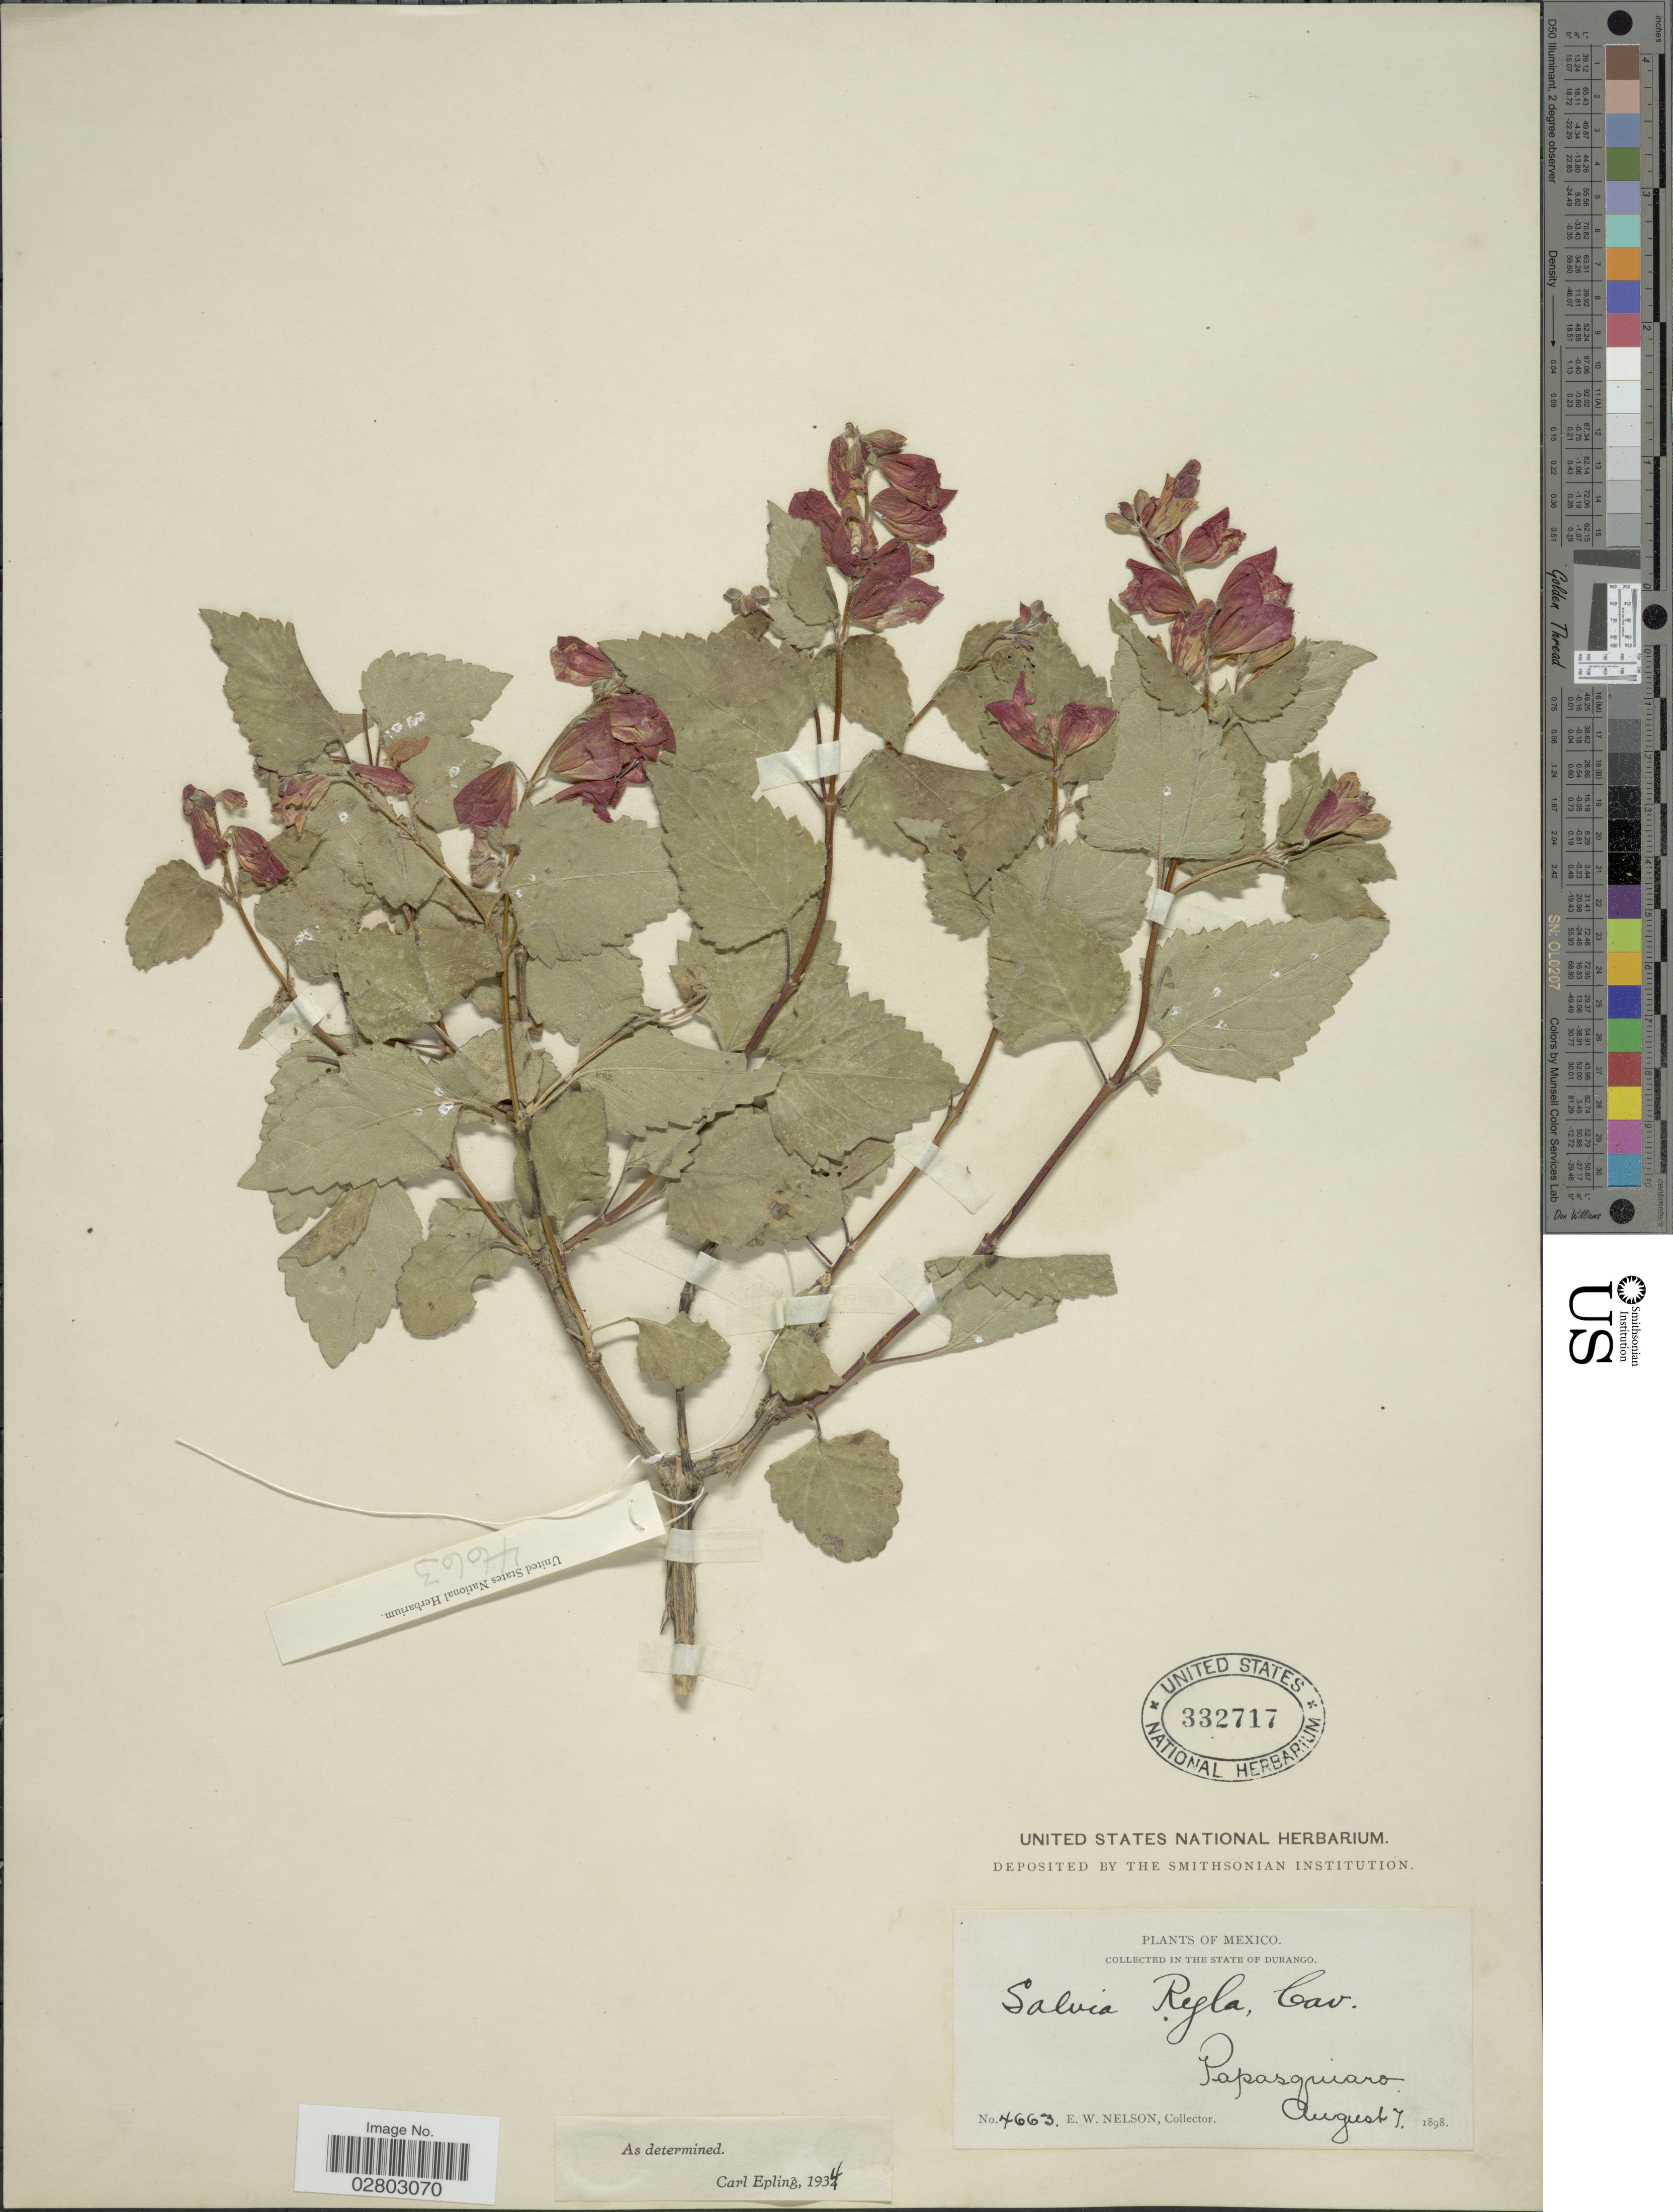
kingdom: Plantae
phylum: Tracheophyta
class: Magnoliopsida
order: Lamiales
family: Lamiaceae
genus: Salvia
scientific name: Salvia regla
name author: Cav.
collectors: E. W. Nelson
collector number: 4663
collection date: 1898-08-07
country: Mexico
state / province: Durango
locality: In The State of Durango, Papasquiaro.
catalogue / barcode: US 332717